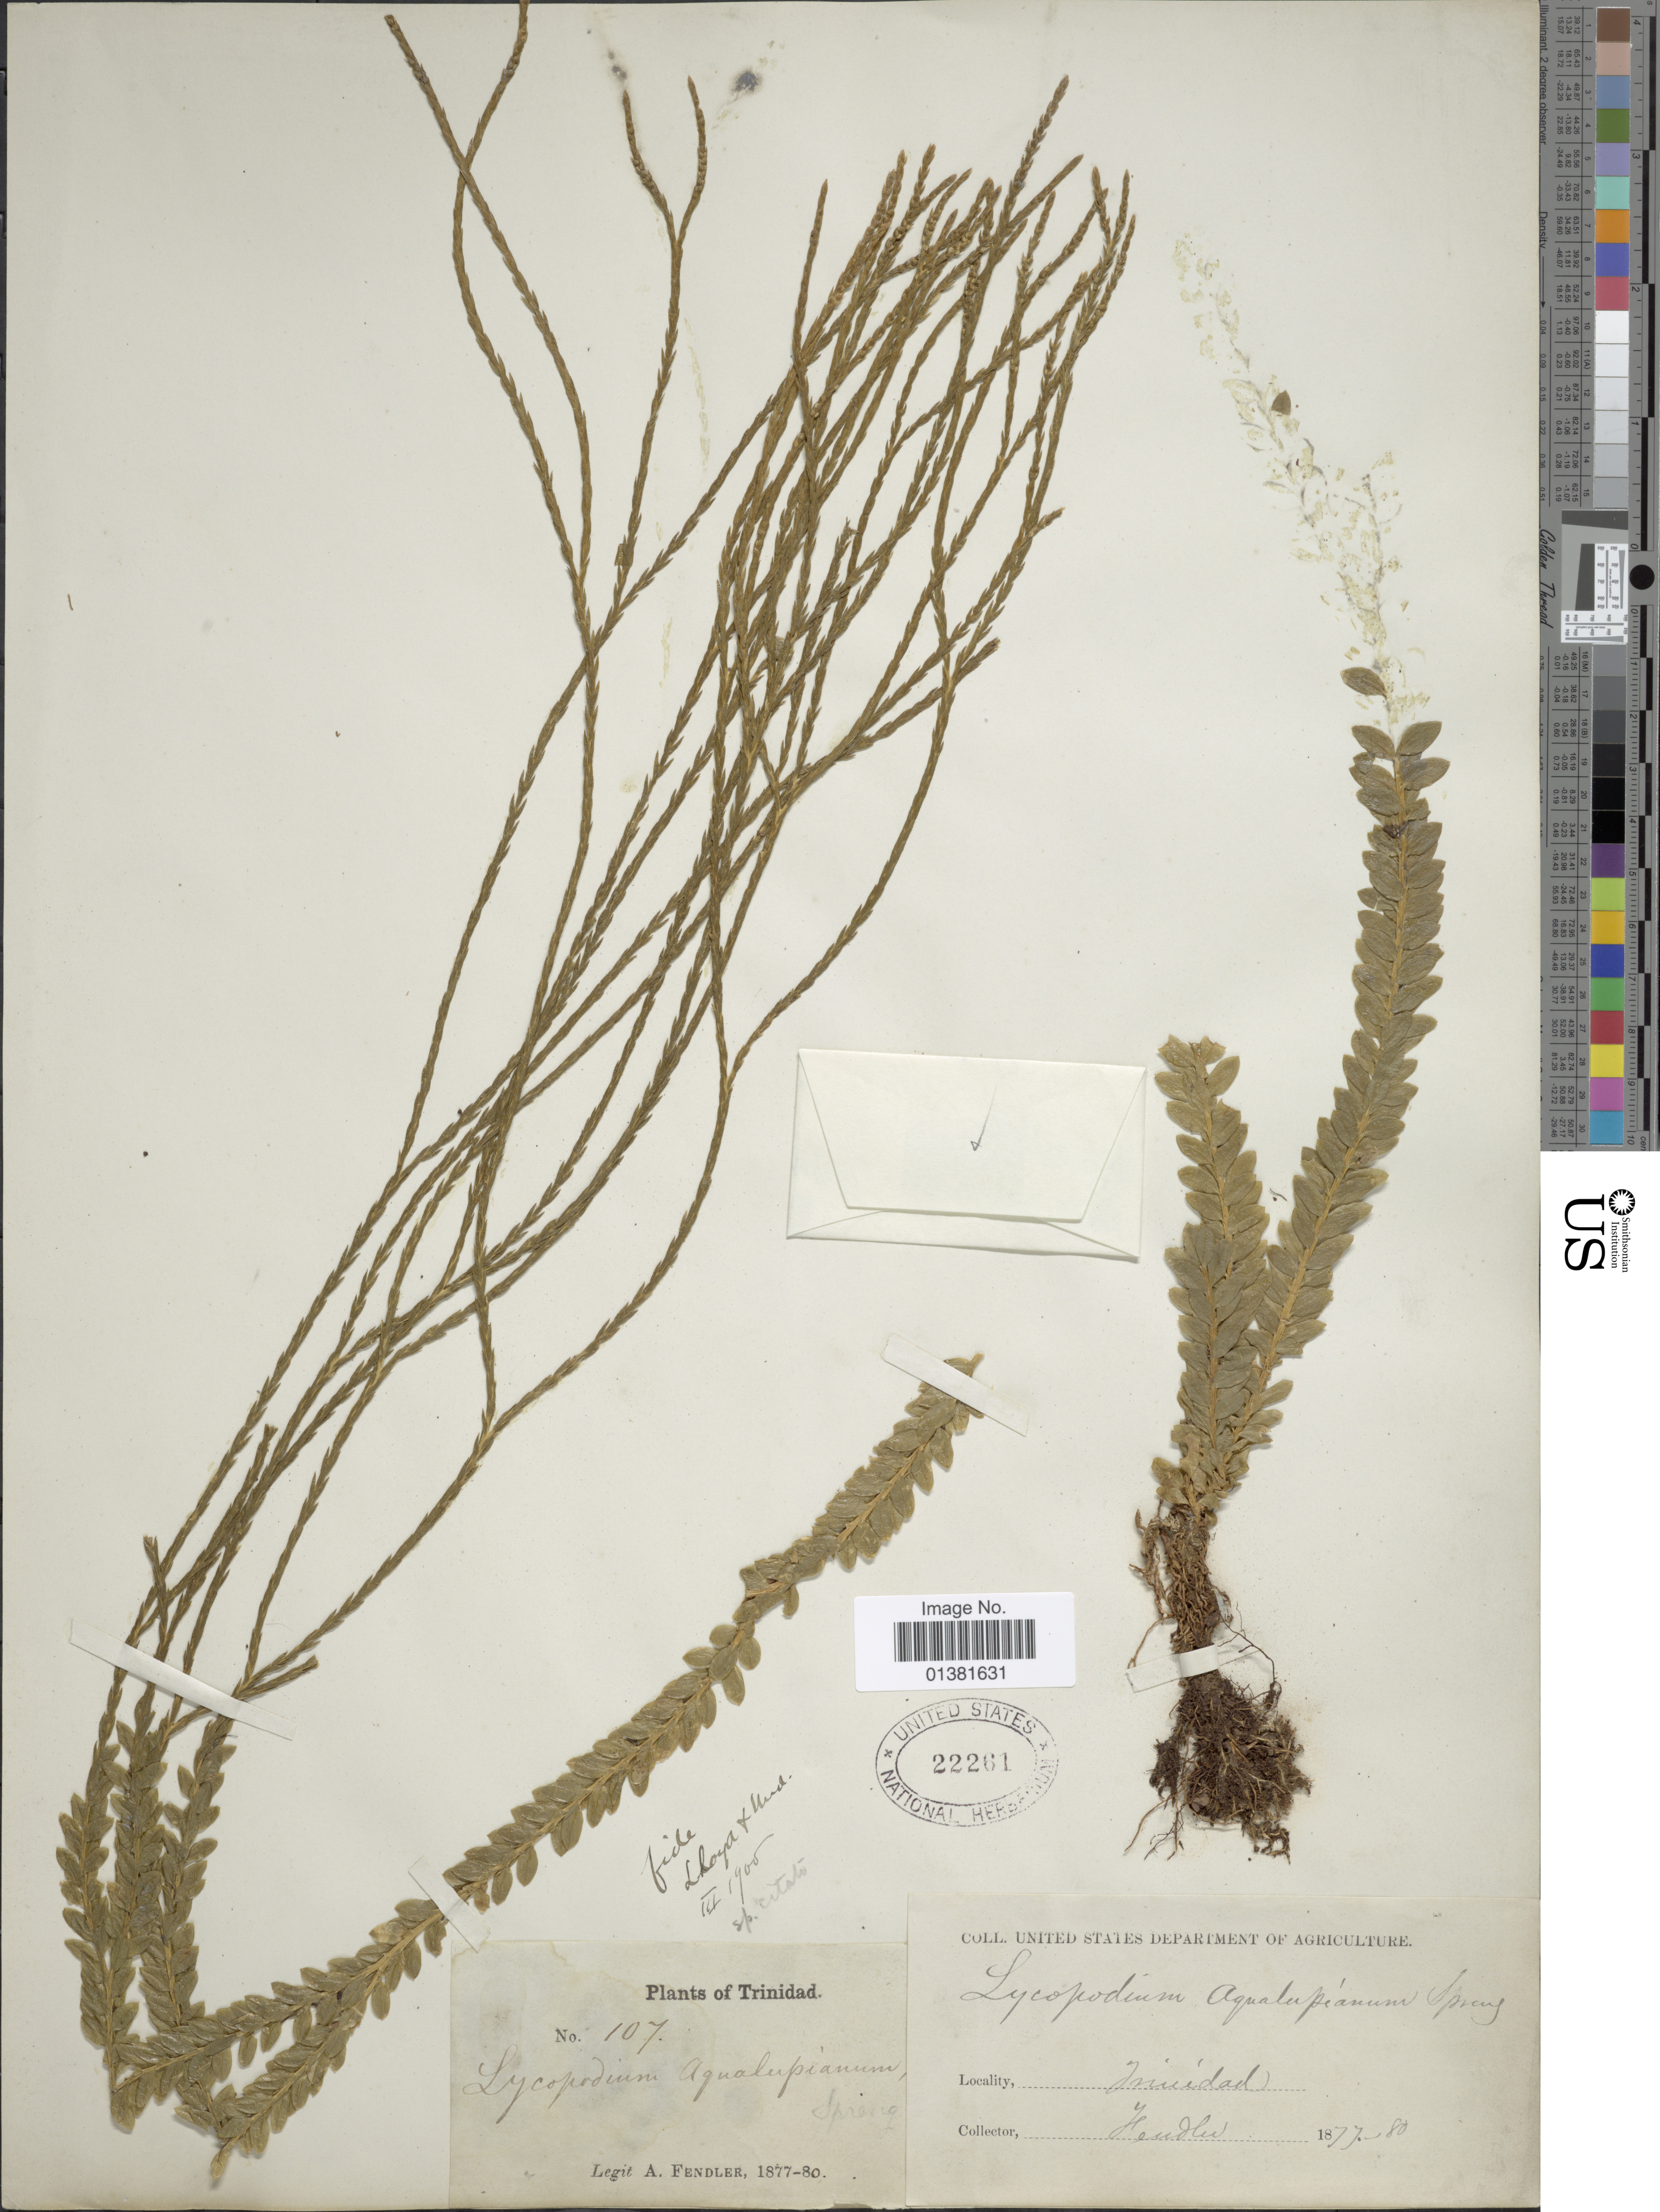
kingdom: Plantae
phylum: Tracheophyta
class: Lycopodiopsida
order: Lycopodiales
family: Lycopodiaceae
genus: Phlegmariurus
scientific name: Phlegmariurus aqualupianus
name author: (Spring) B. Øllg.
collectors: A. Fendler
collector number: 107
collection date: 1877/1880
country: Trinidad and Tobago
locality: Trinidad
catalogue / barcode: US 22261